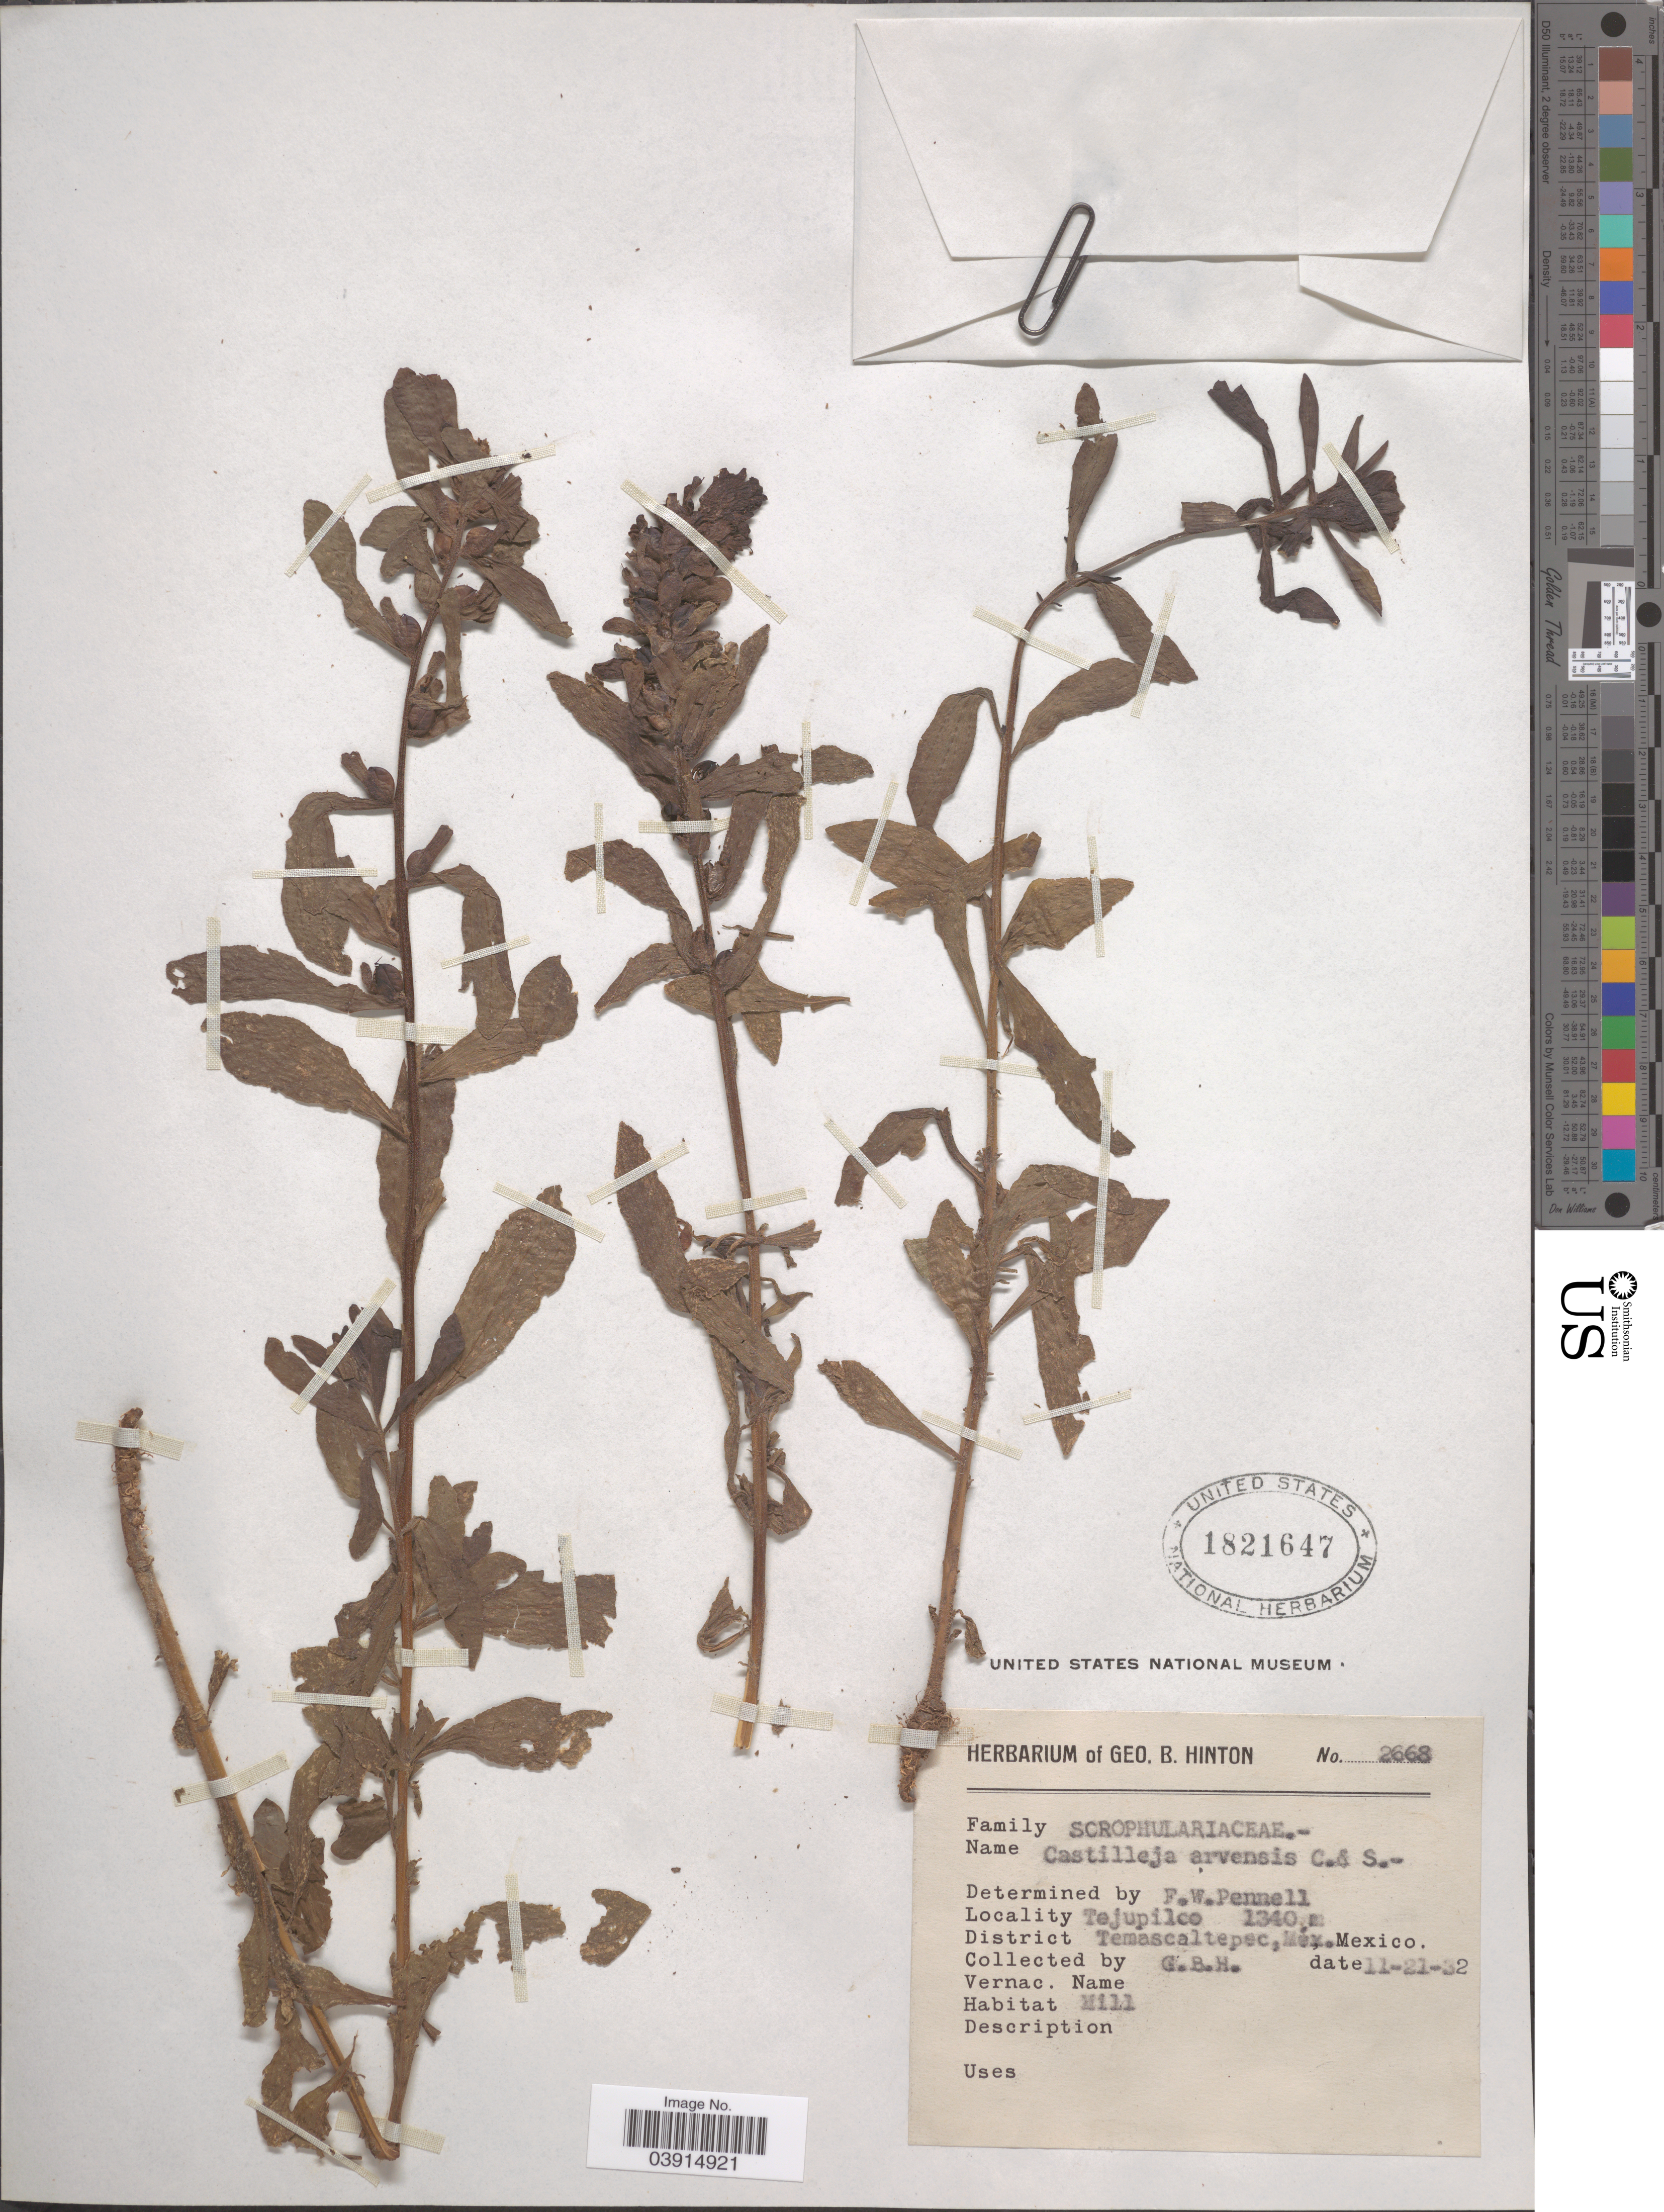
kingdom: Plantae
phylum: Tracheophyta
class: Magnoliopsida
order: Lamiales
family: Orobanchaceae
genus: Castilleja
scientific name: Castilleja arvensis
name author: Schltdl. & Cham.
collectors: G. B. Hinton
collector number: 2668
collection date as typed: Transcribed d/m/y: 21/11/32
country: Mexico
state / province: México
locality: Tejupilco. District Temascaltepec.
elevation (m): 1340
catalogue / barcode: US 1821647